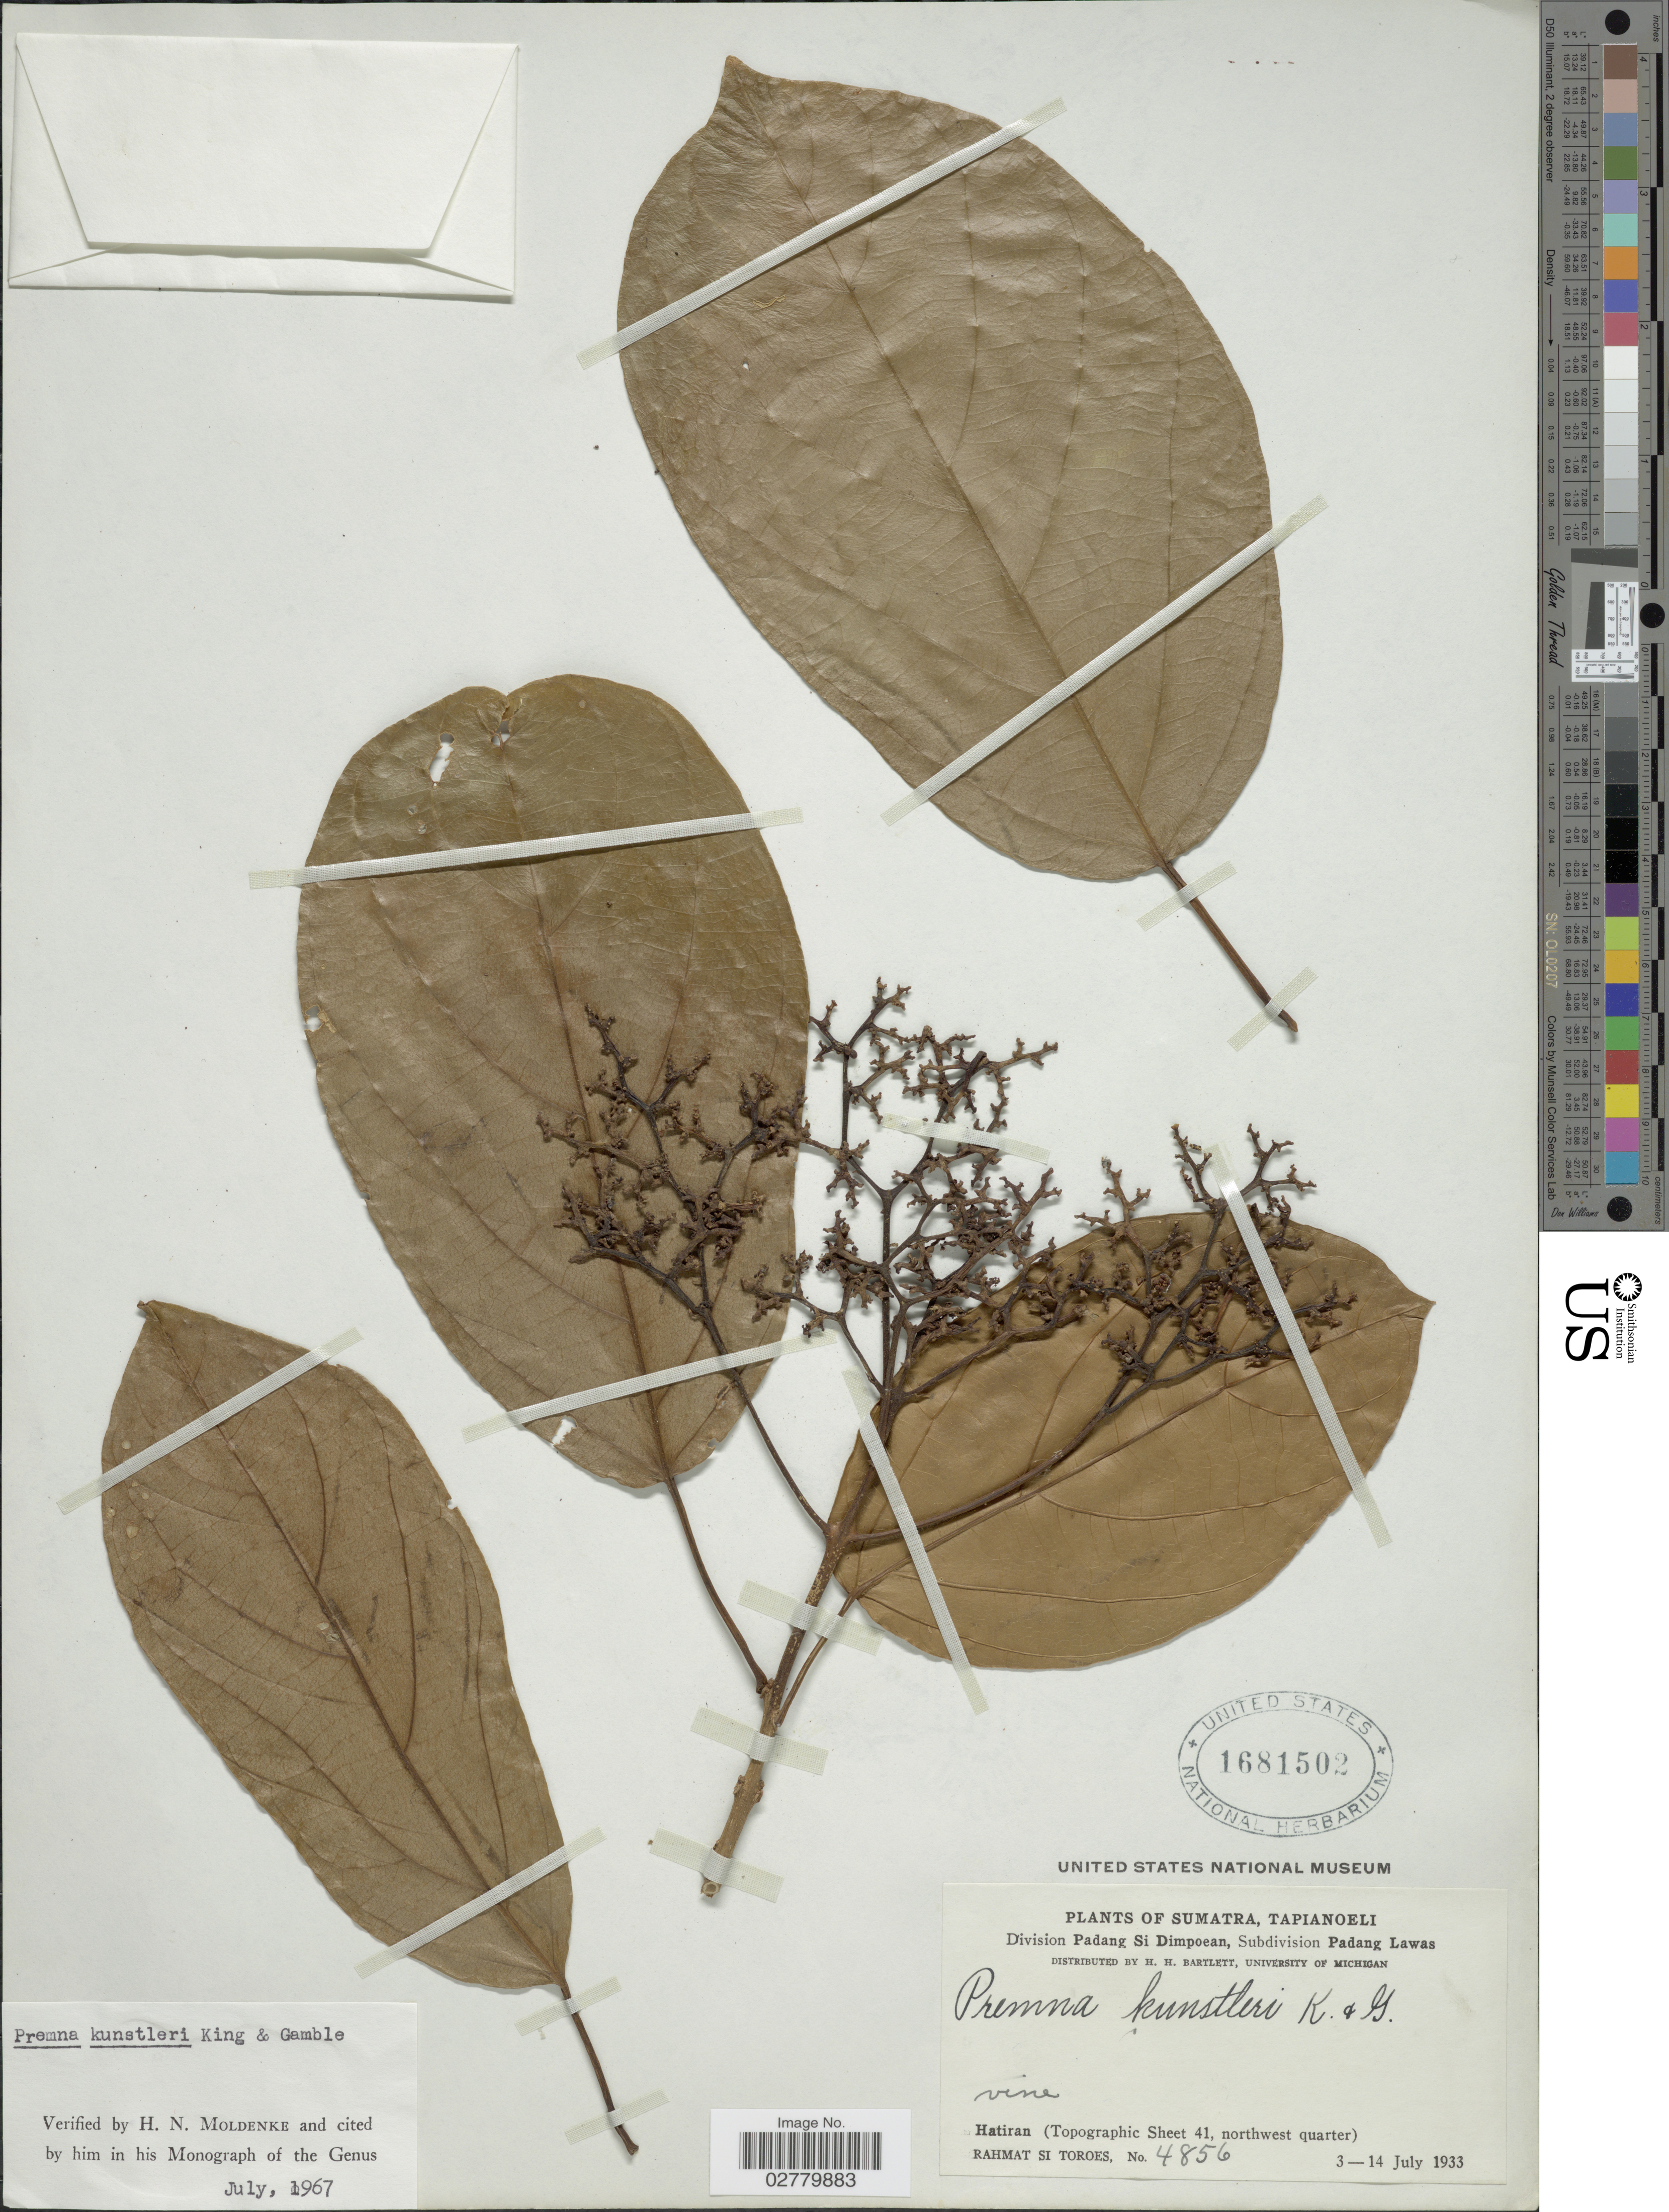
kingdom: Plantae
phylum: Tracheophyta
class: Magnoliopsida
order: Lamiales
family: Lamiaceae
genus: Premna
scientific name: Premna kunstleri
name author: King & Gamble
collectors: Rahmat Si Boeea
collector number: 4856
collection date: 1933-07-03/1933-07-14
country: Indonesia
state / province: Sumatra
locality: Tapianoeli. Division Padang Si Dimpoean, Subdivision Padang Lawas. Hatiran (Topographic Sheet 41, northwest quarter).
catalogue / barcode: US 1681502